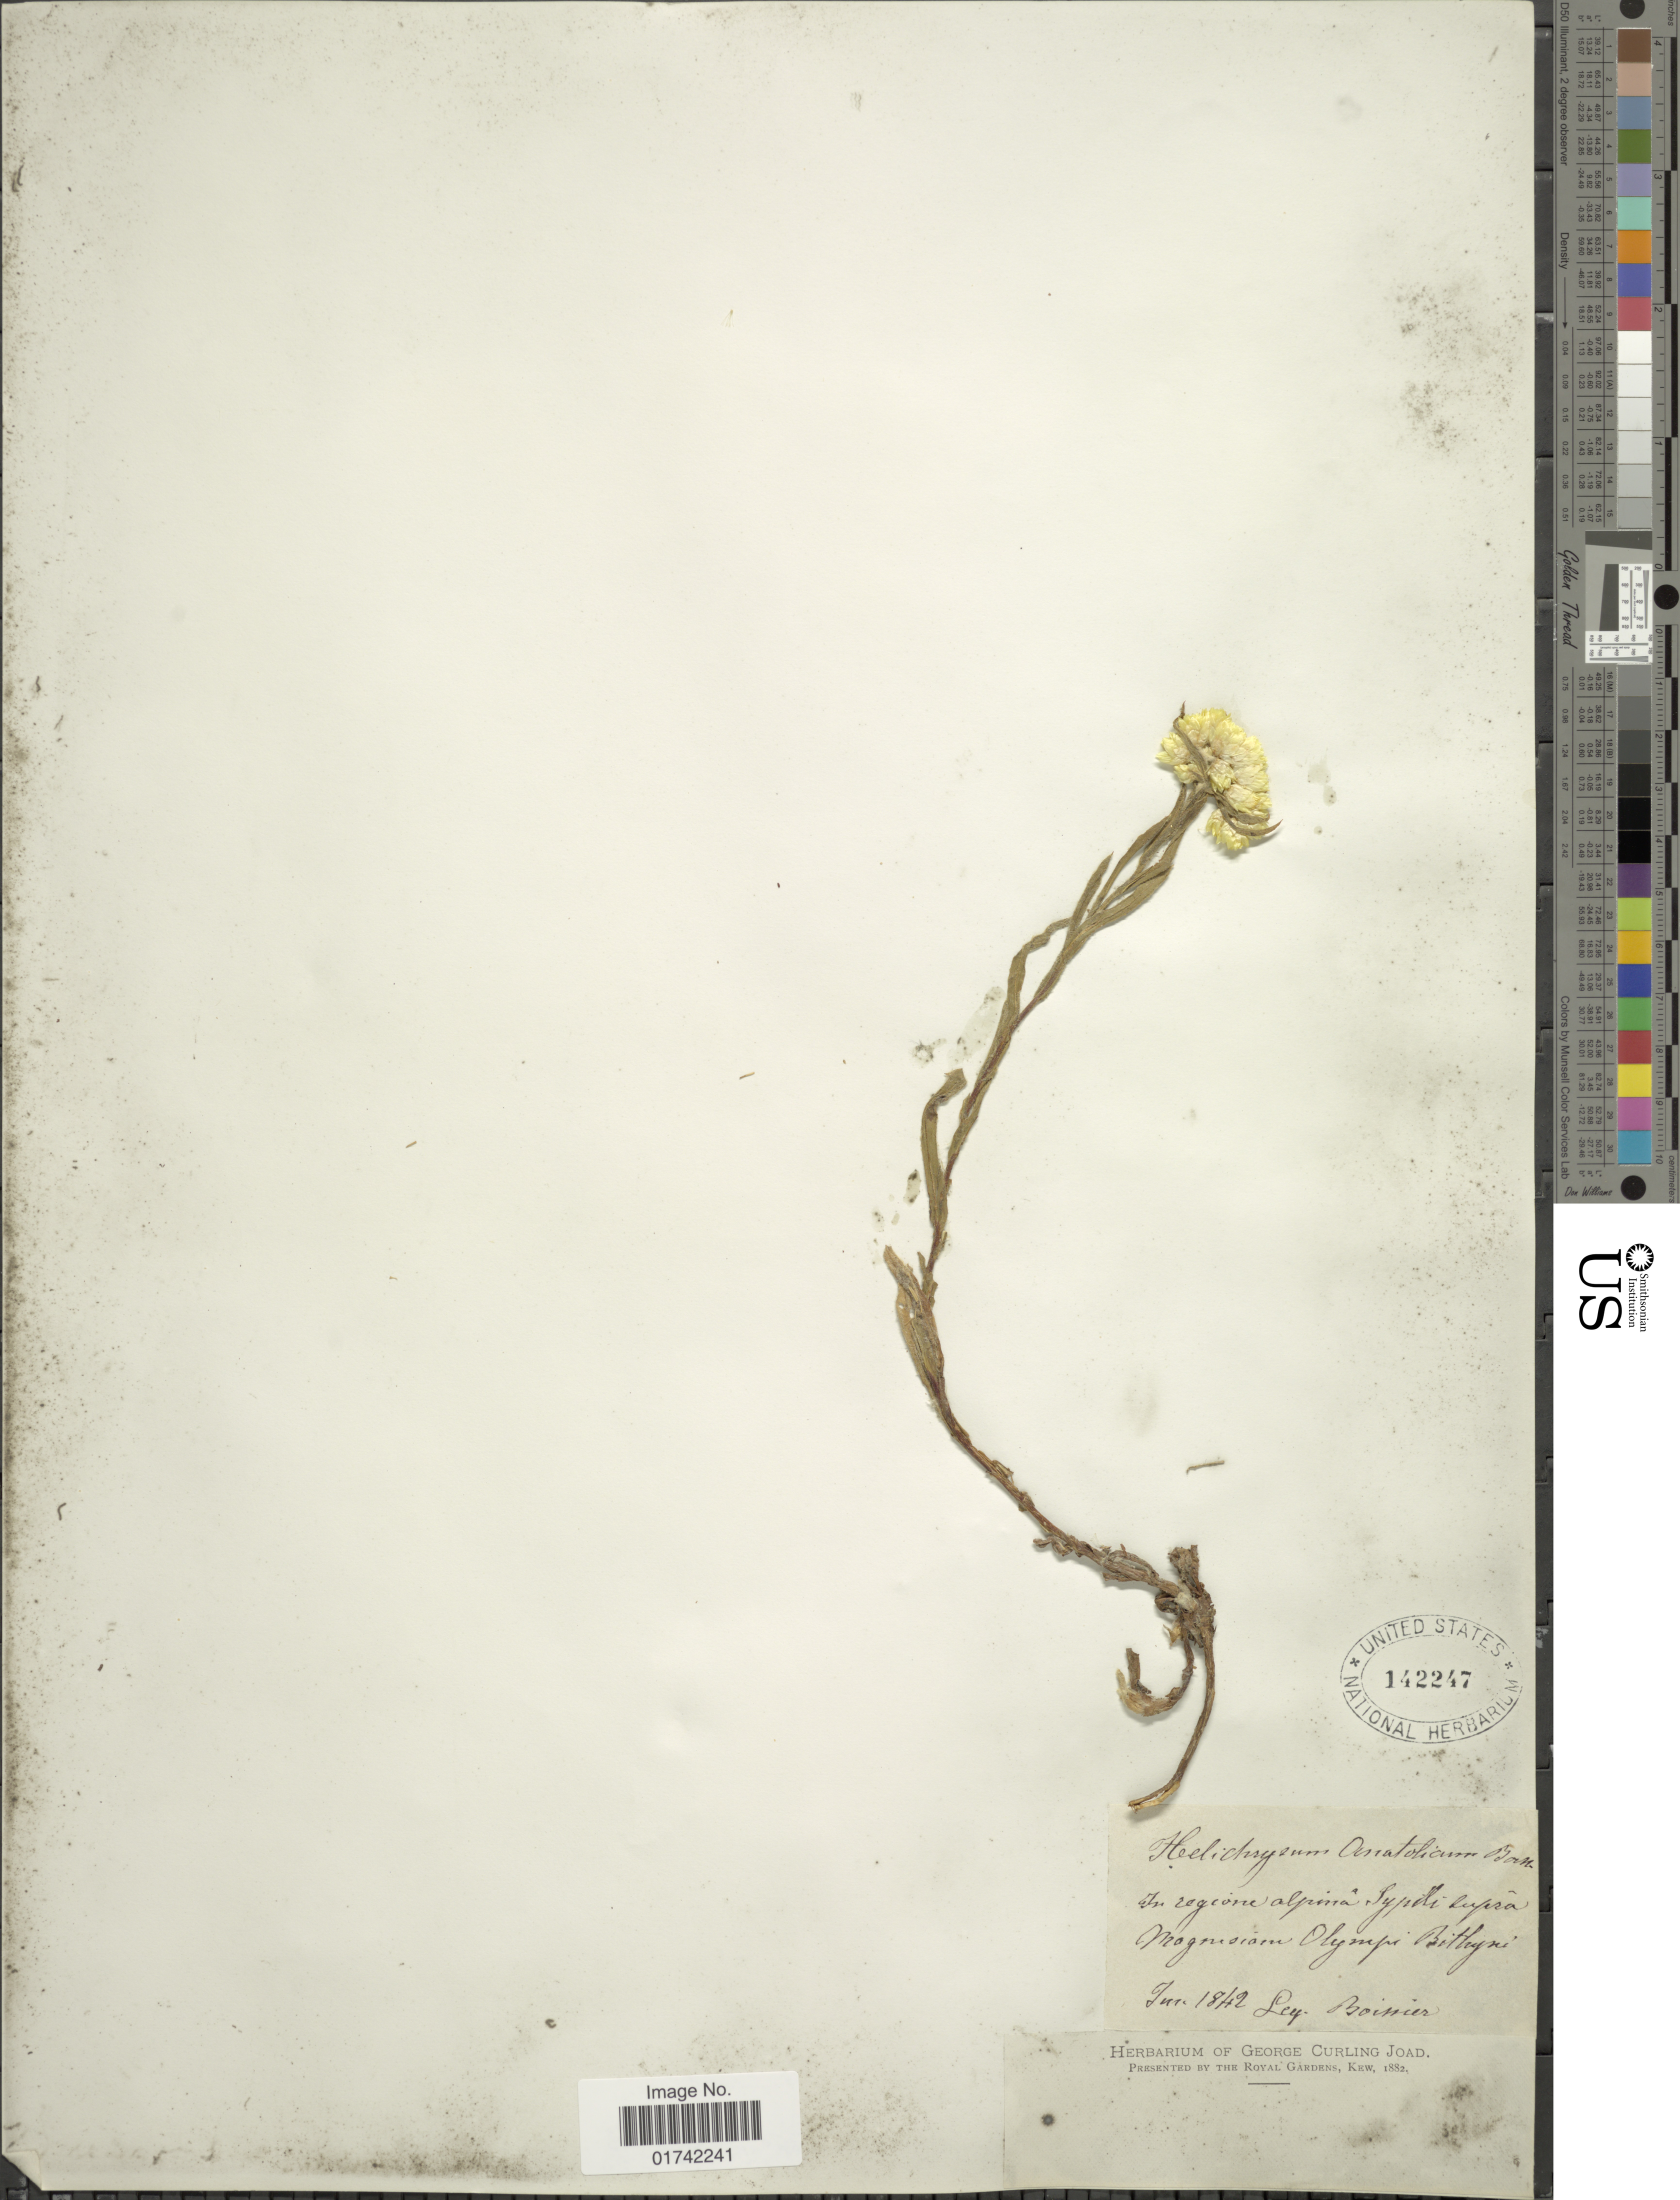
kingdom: Plantae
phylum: Tracheophyta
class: Magnoliopsida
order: Asterales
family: Asteraceae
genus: Helichrysum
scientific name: Helichrysum anatolicum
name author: Boiss.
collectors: -- Boissier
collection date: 1842-06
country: Turkey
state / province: Bilecik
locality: In regione alpina Sypili supra magnatiam Olympi Bithype [interpreted]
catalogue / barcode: US 142247